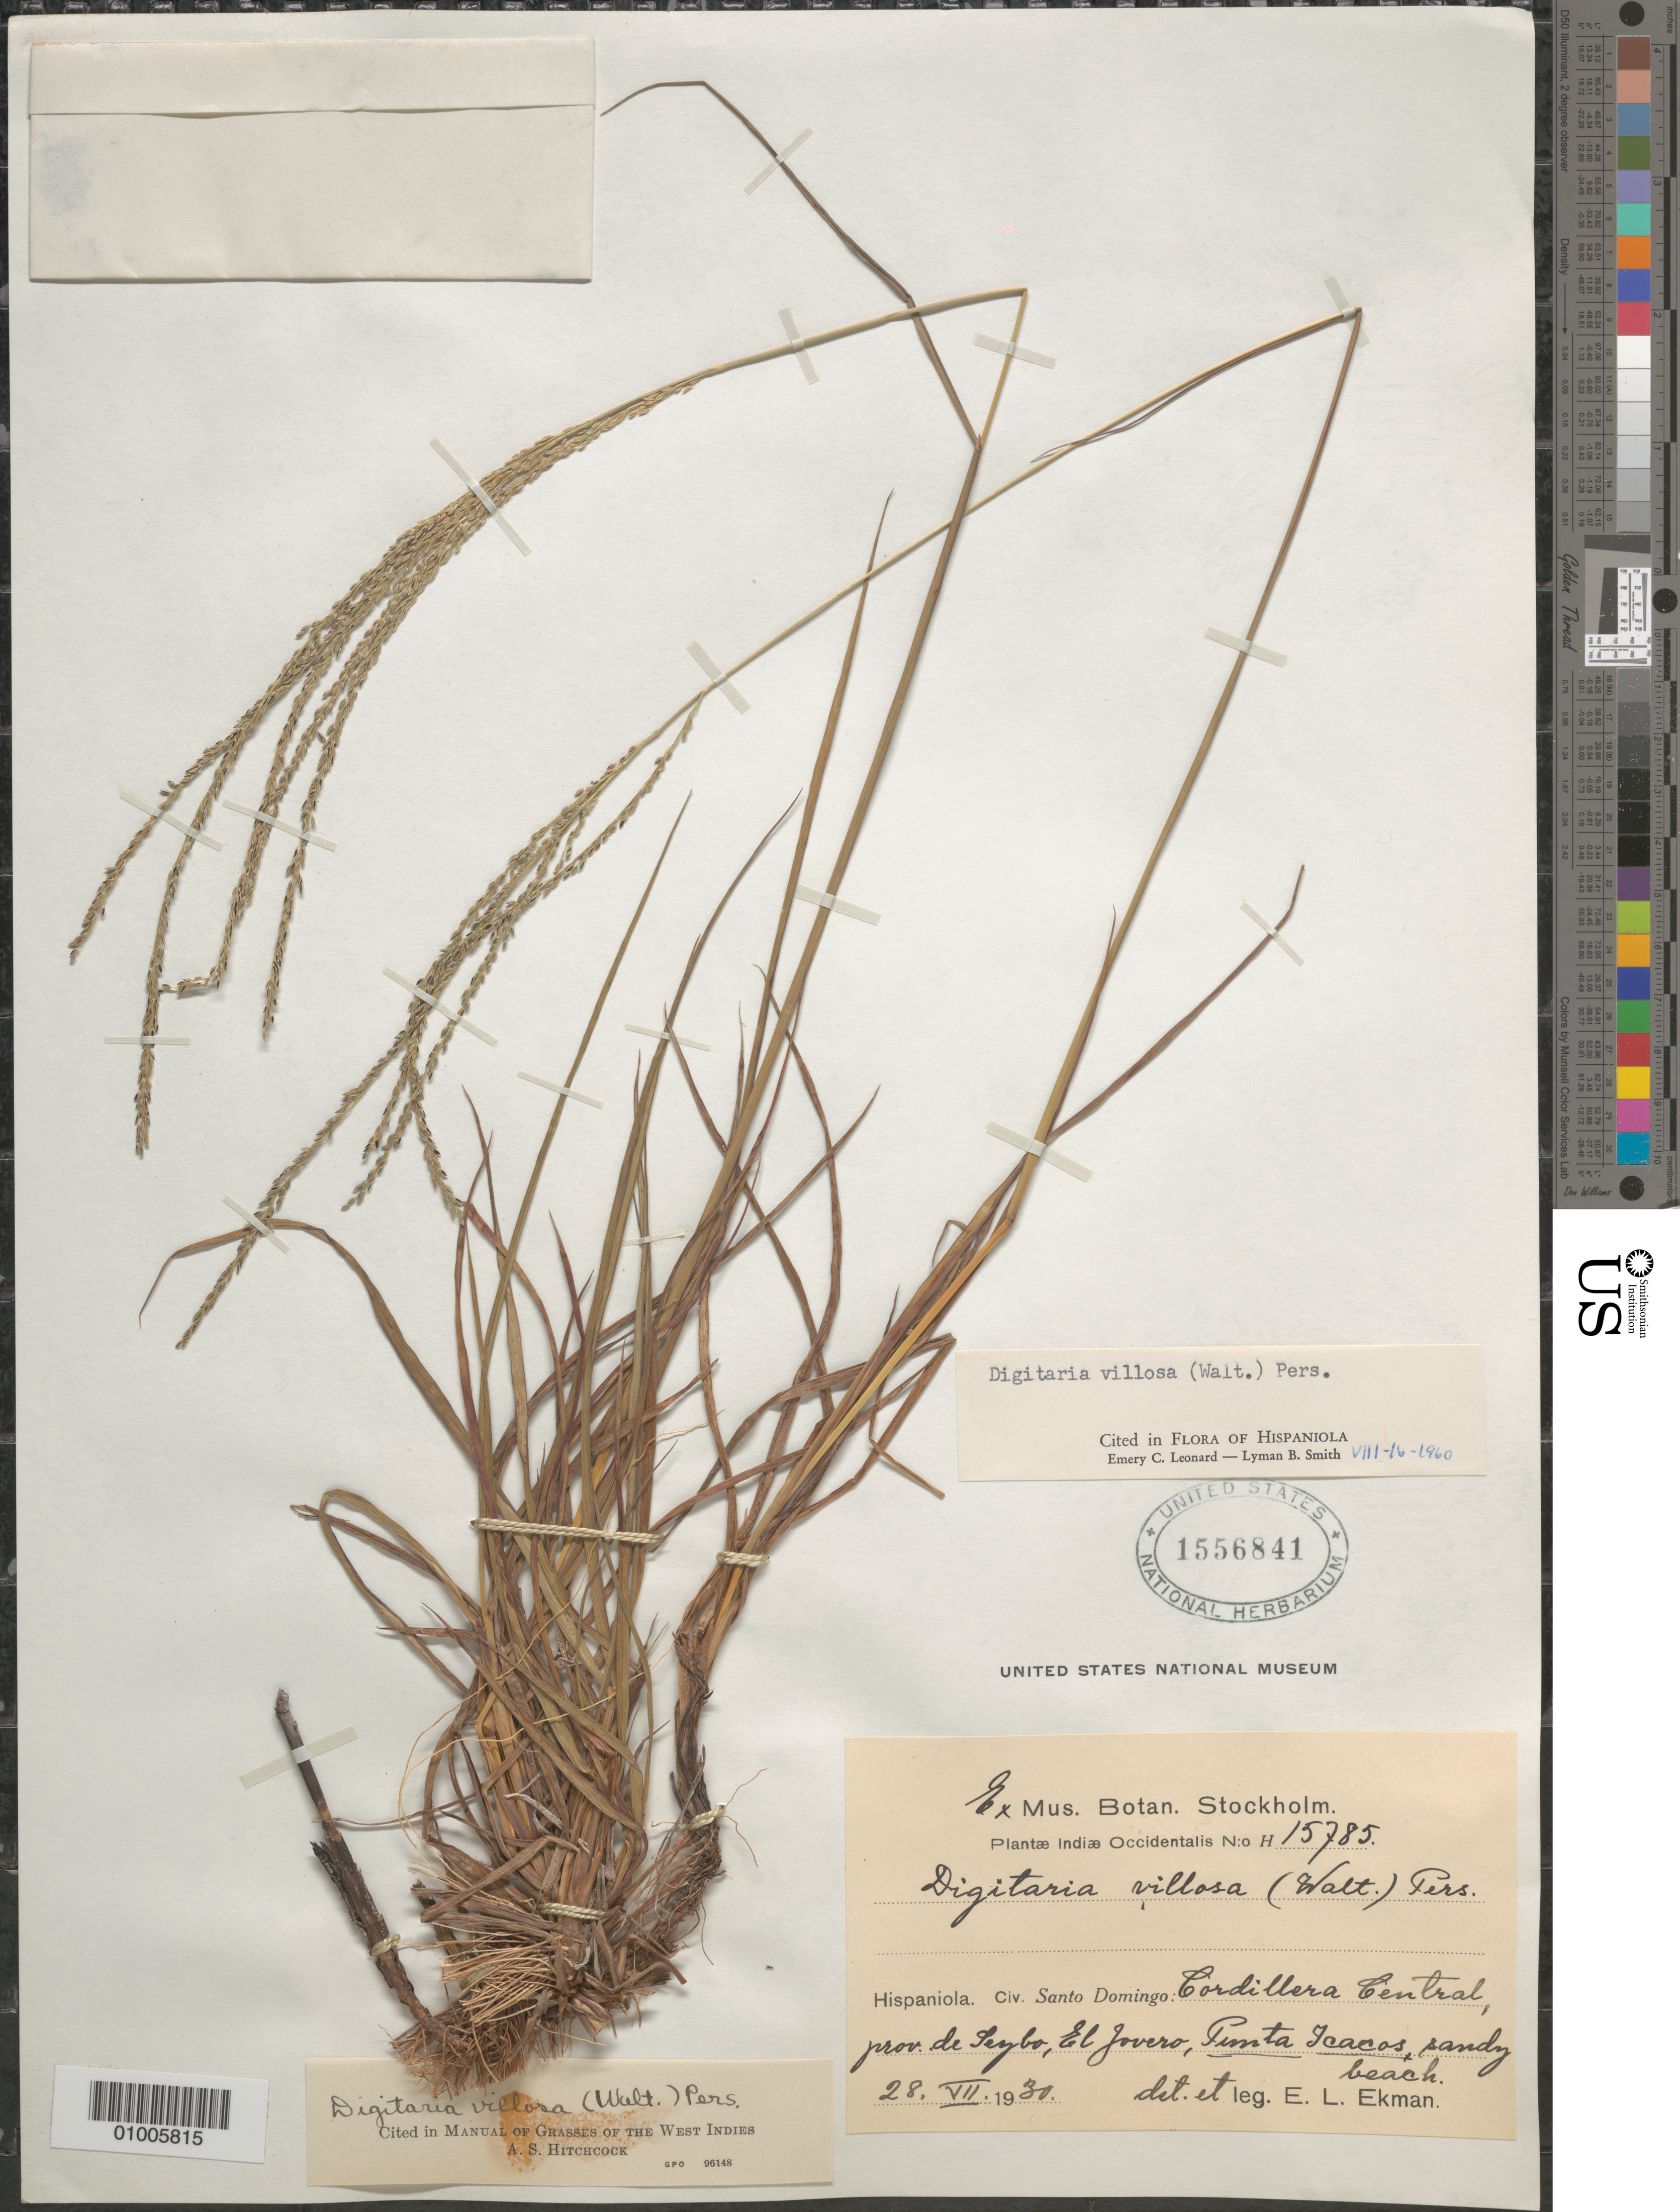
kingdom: Plantae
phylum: Tracheophyta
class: Liliopsida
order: Poales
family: Poaceae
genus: Digitaria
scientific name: Digitaria villosa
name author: (Walter) Pers.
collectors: E. L. Ekman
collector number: H 15785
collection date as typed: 28 Jul 1930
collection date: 1930-07-28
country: Dominican Republic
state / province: Distrito Nacional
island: Hispaniola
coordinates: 0 N, 0 E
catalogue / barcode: US 1556841